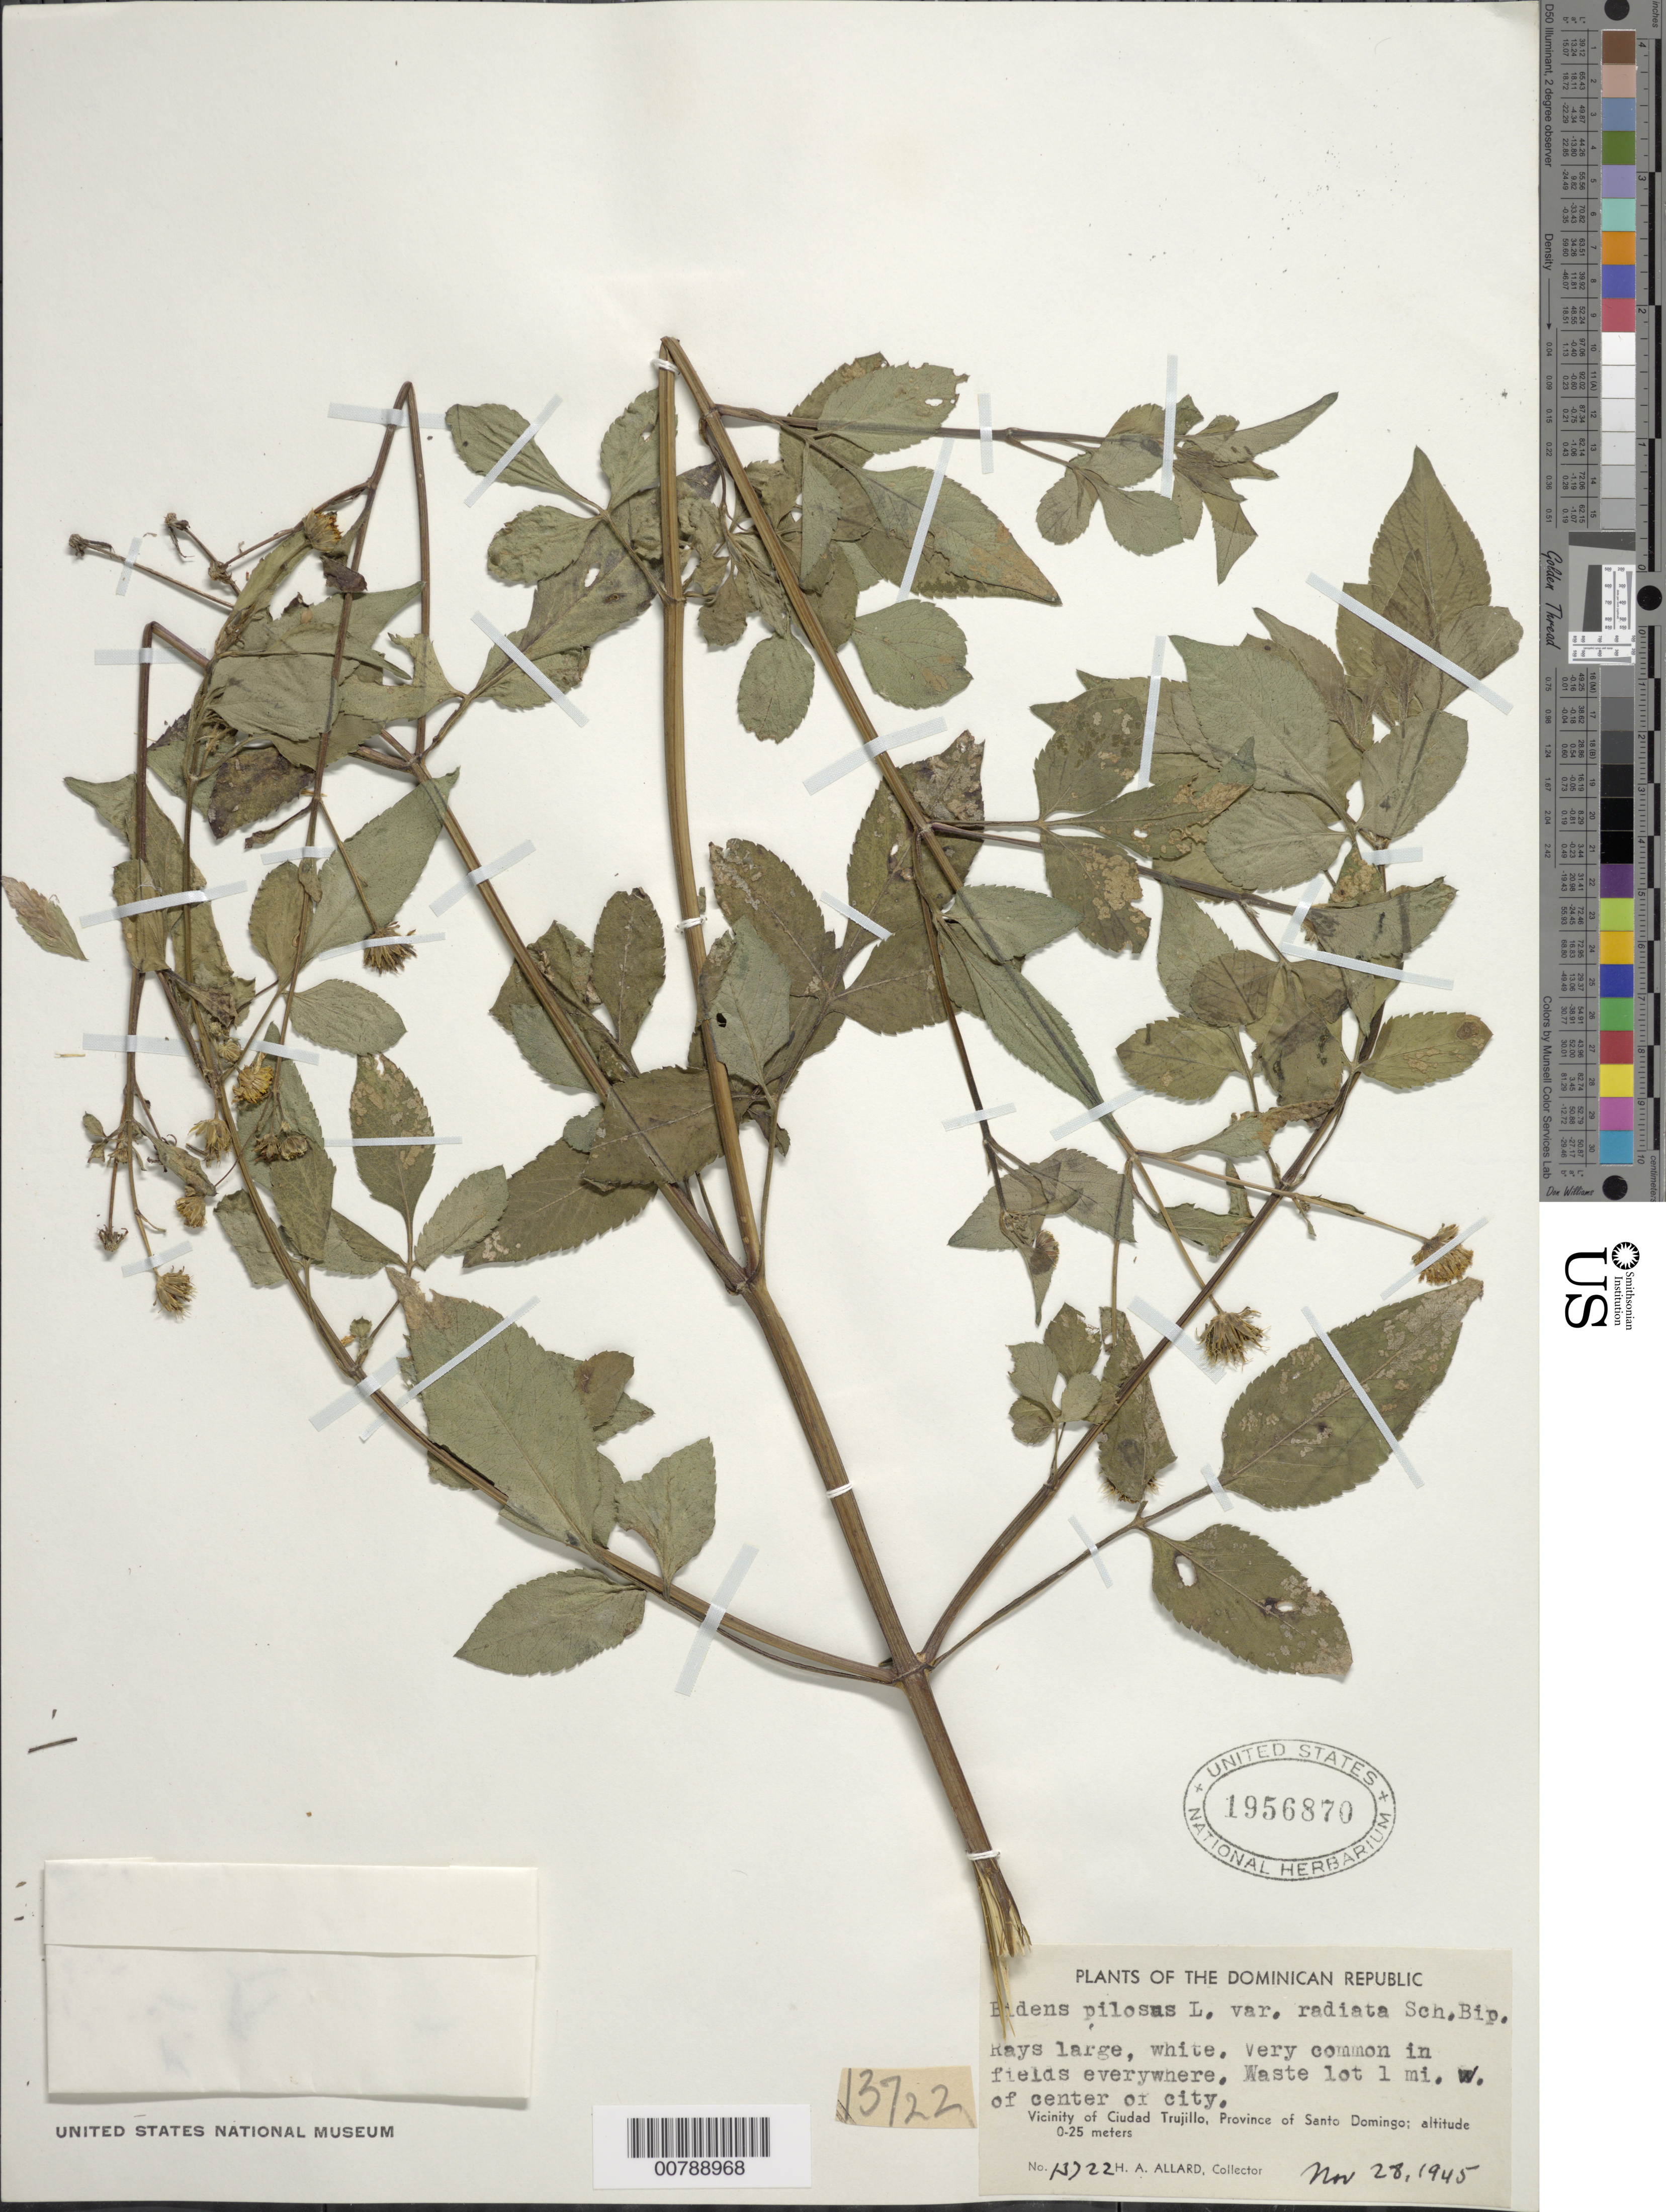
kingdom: Plantae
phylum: Tracheophyta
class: Magnoliopsida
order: Asterales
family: Asteraceae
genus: Bidens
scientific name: Bidens alba var. radiata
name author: (Sch. Bip.) R.E. Ballard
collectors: H. A. Allard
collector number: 13722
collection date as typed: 28 Nov 1945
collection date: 1945-11-28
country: Dominican Republic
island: Hispaniola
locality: Vicinity of Ciudad Trujillo, Province of Santo Domingo. Waste lot 1 mi W of center of city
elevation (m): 0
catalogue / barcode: US 1956870